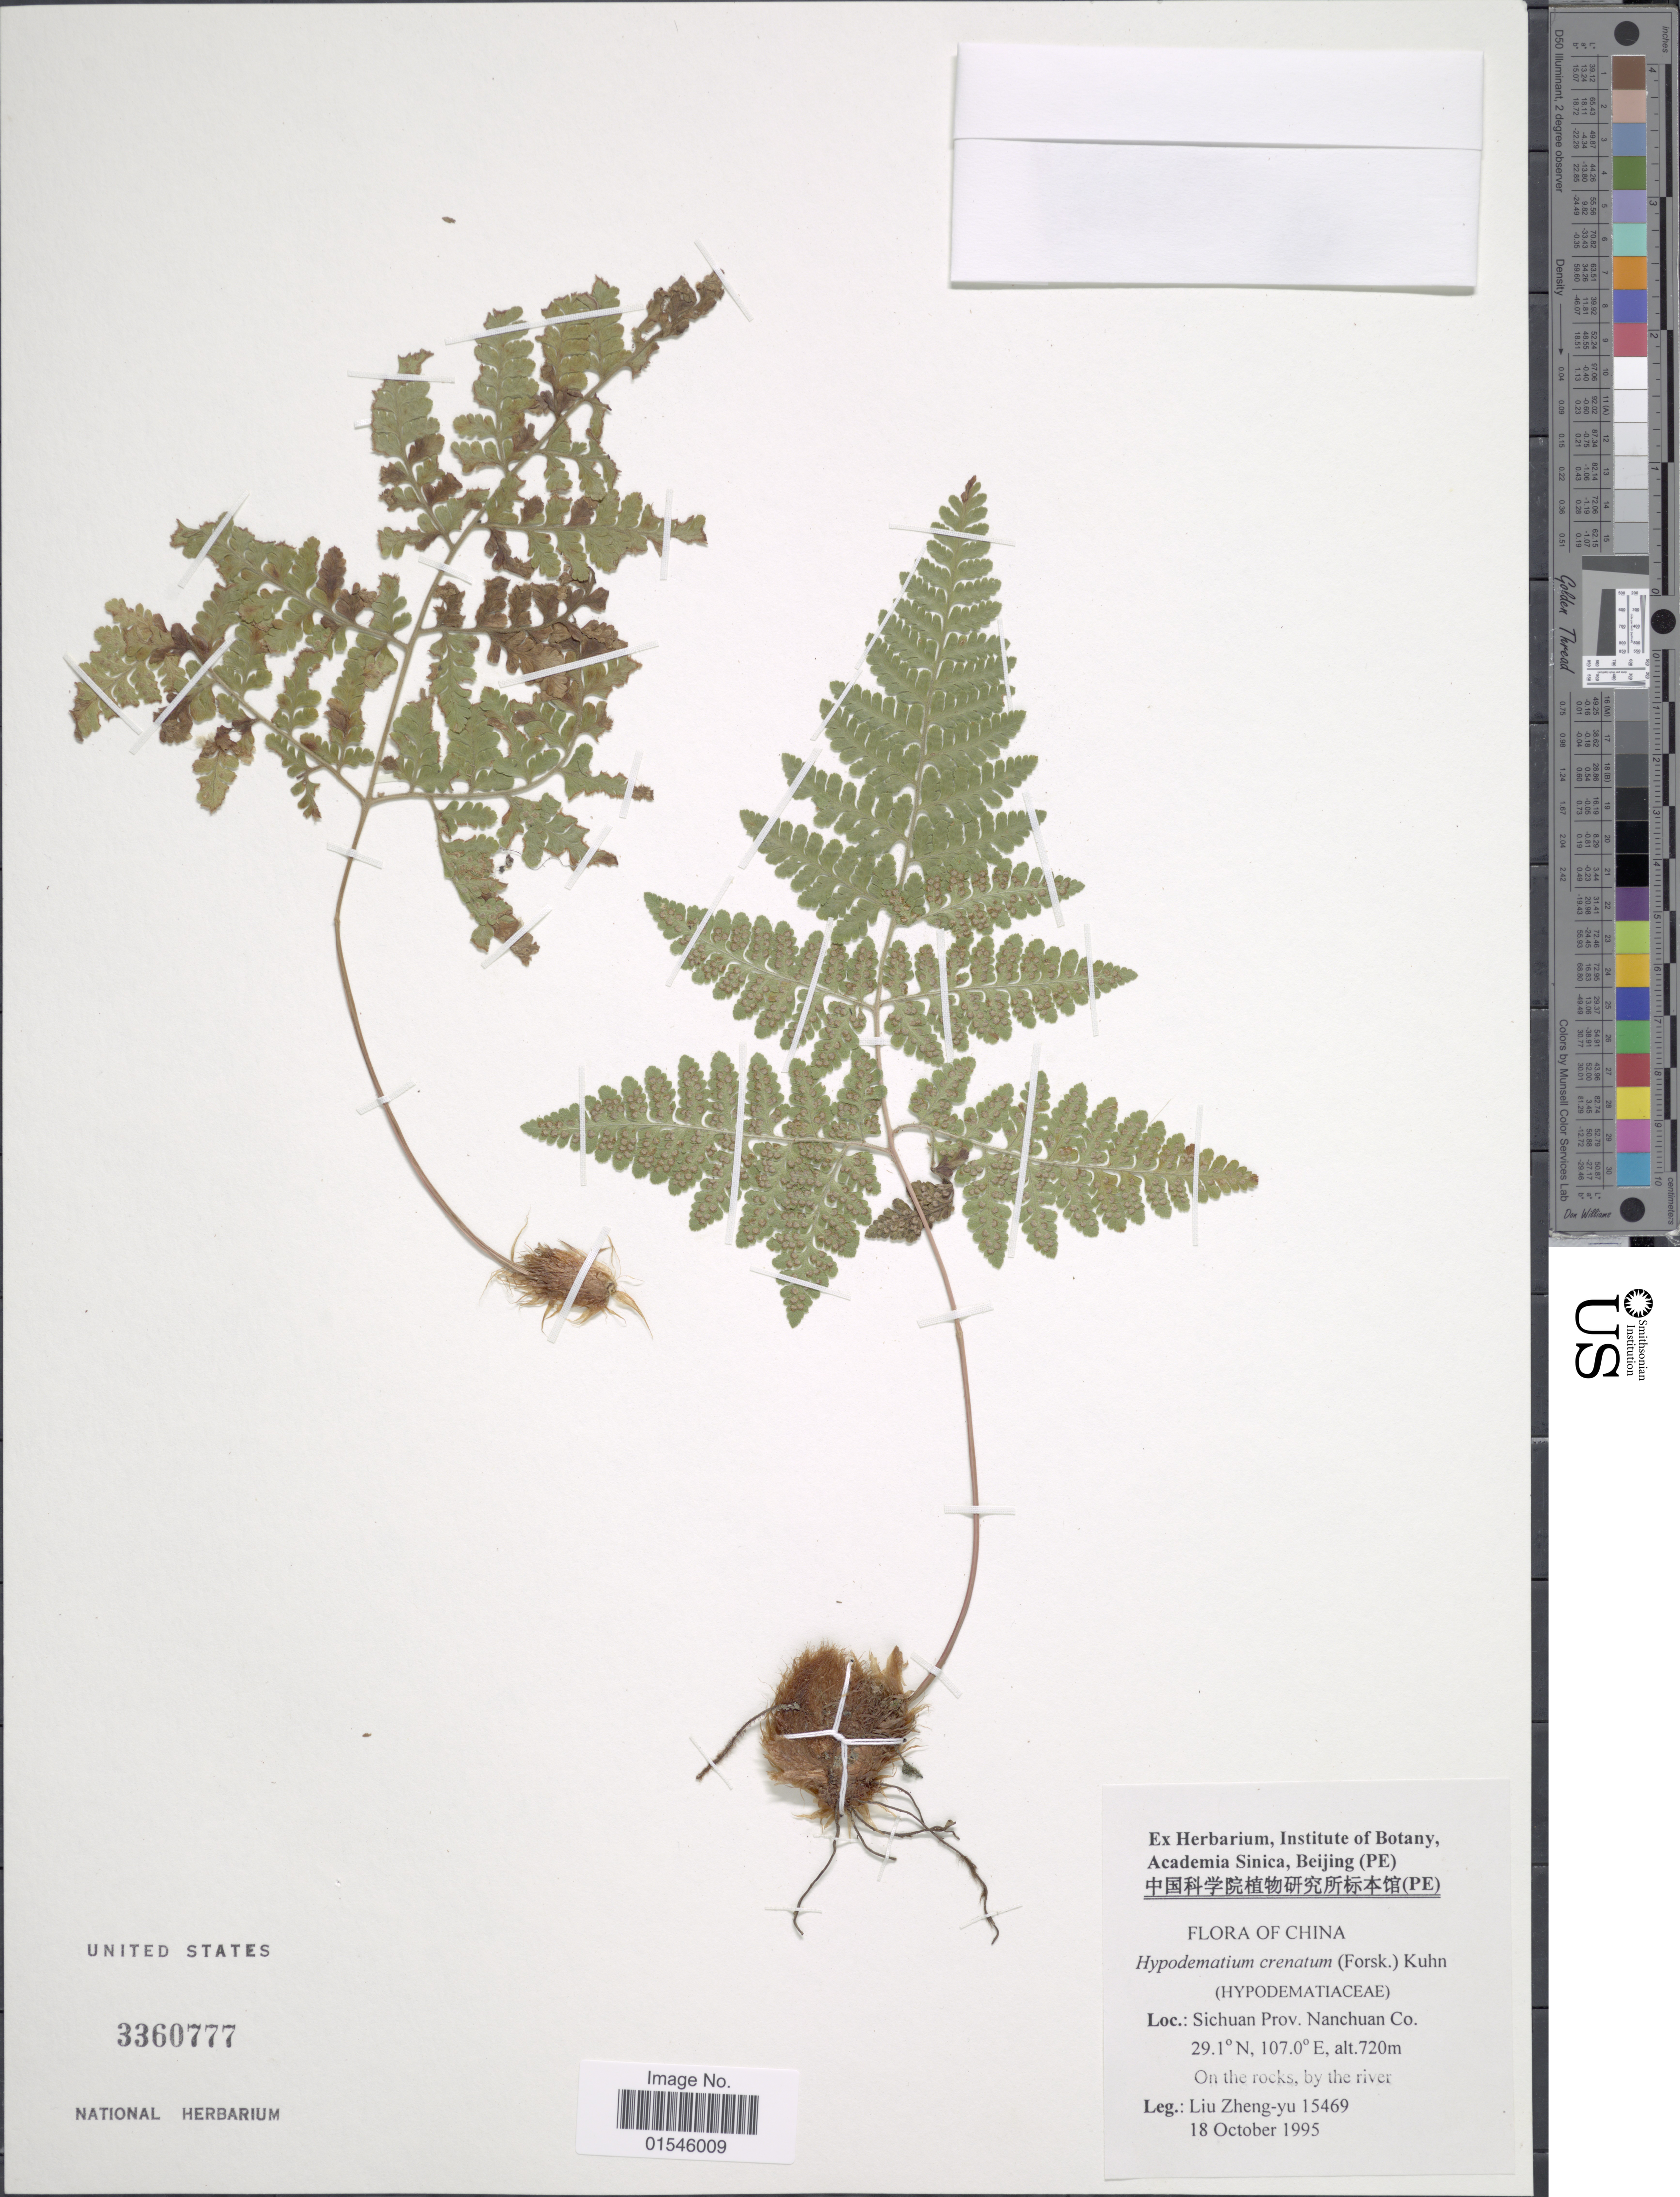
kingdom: Plantae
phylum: Tracheophyta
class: Polypodiopsida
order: Polypodiales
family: Hypodematiaceae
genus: Hypodematium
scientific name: Hypodematium crenatum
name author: (Forssk.) Kuhn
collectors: Y. Zheng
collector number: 15469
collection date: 1995-10-18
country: China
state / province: Sichuan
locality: Nanchuan Co, On the rocks, by the river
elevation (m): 720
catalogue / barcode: US 3360777